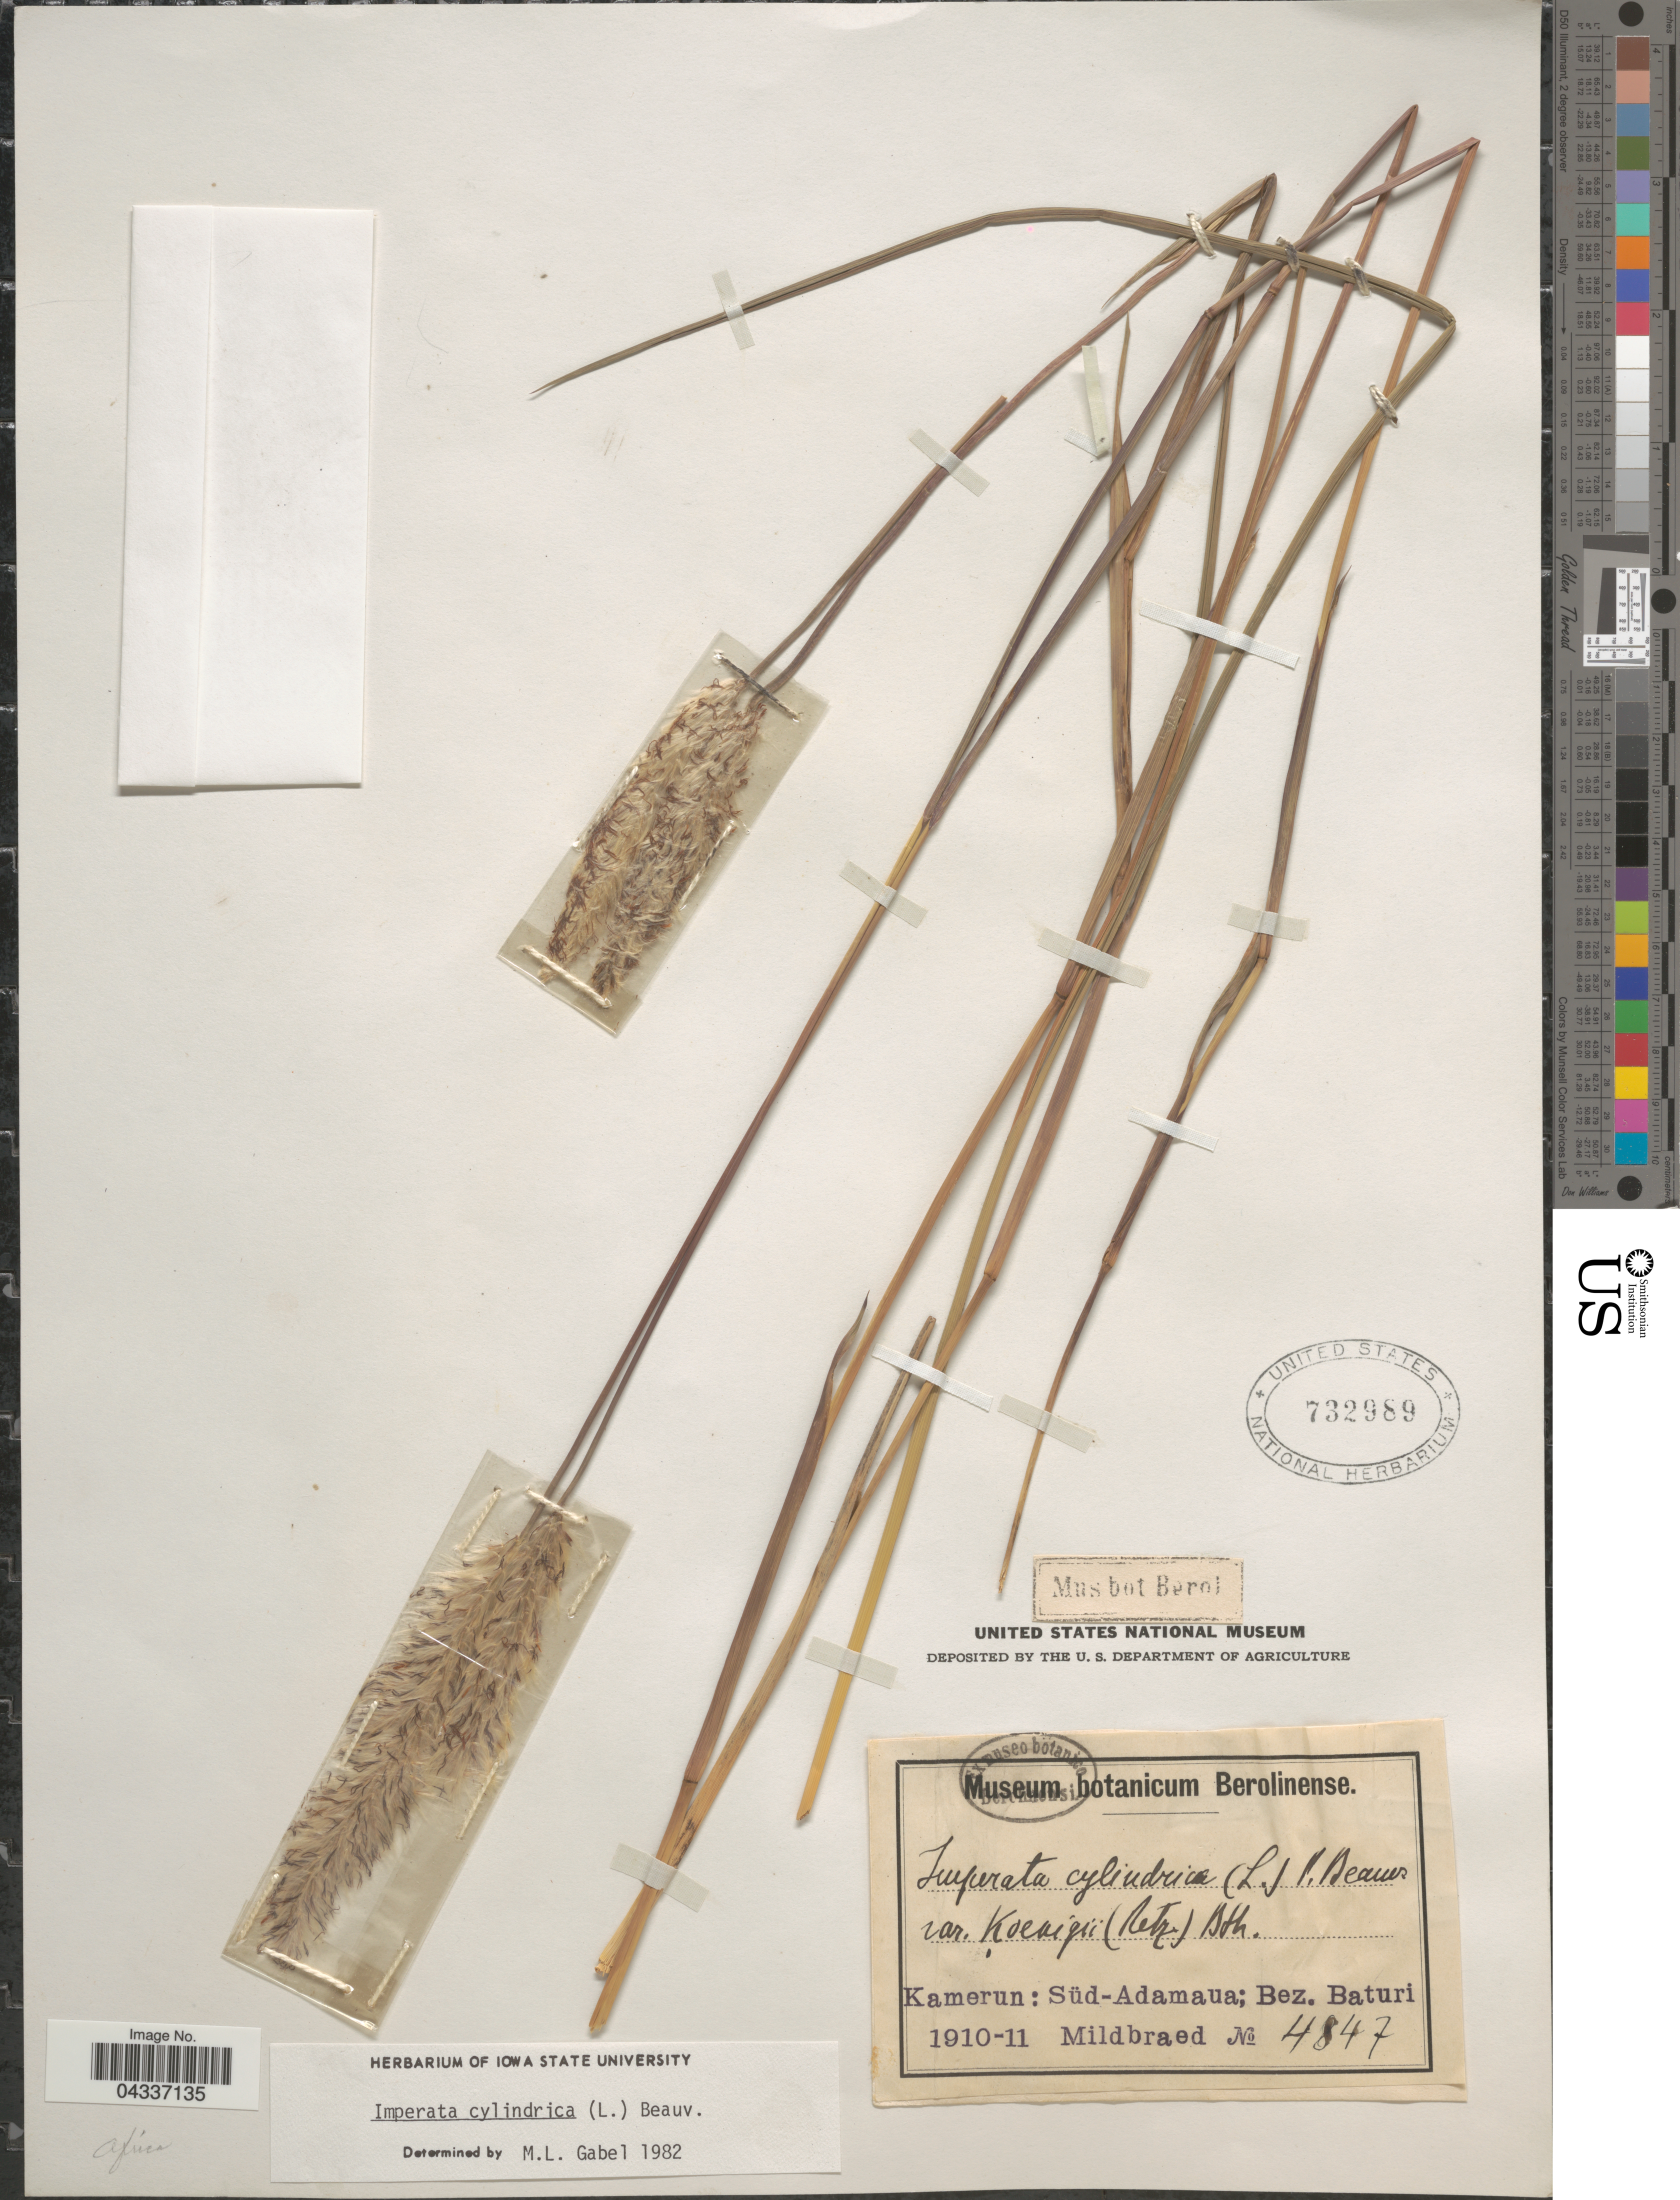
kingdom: Plantae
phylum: Tracheophyta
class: Liliopsida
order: Poales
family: Poaceae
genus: Imperata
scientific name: Imperata cylindrica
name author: (L.) P. Beauv.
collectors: Mildbraed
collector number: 4847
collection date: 1910/1911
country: Cameroon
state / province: Adamawa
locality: Kamerun: Süd-Adamaua; Bez. Baturi.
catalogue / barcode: US 732989